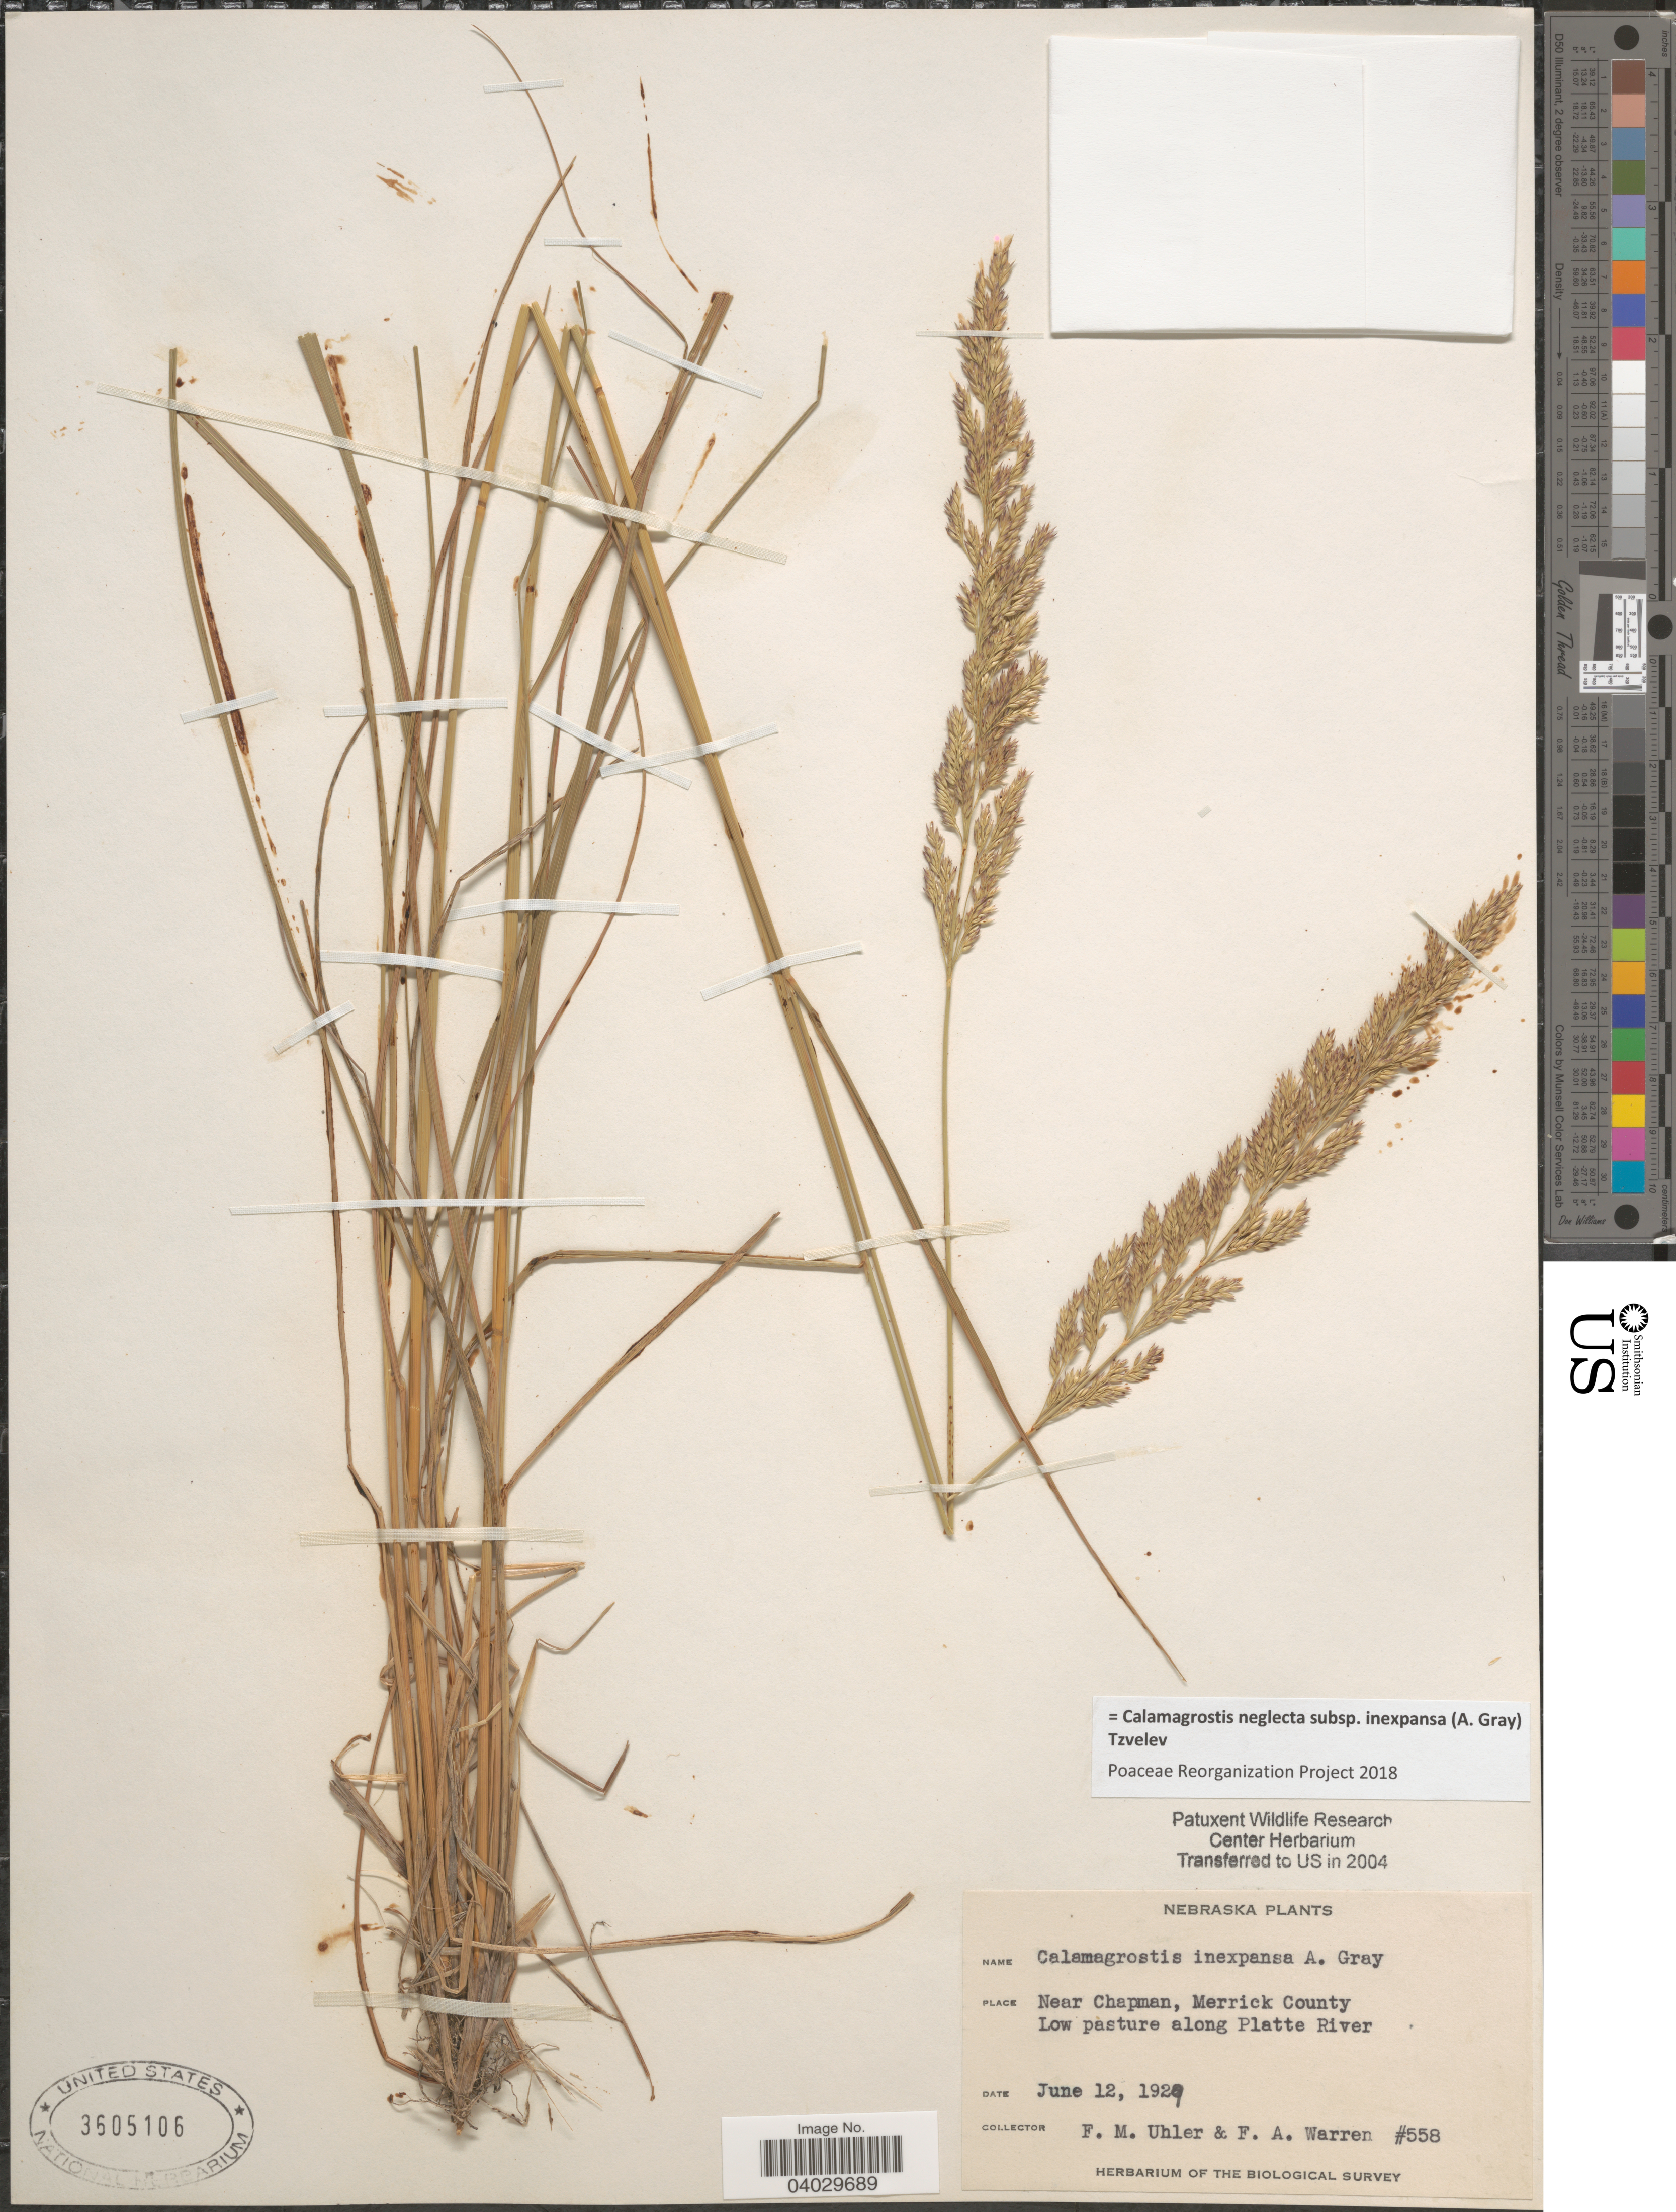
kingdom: Plantae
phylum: Tracheophyta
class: Liliopsida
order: Poales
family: Poaceae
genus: Calamagrostis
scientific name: Calamagrostis neglecta subsp. inexpansa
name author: (A. Gray) Tzvelev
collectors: F. M. Uhler & F. Warren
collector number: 558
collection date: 1929-06-12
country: United States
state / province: Nebraska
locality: Near Chapman, Merrick County. Low pasture along Platte River.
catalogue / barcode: US 3605106